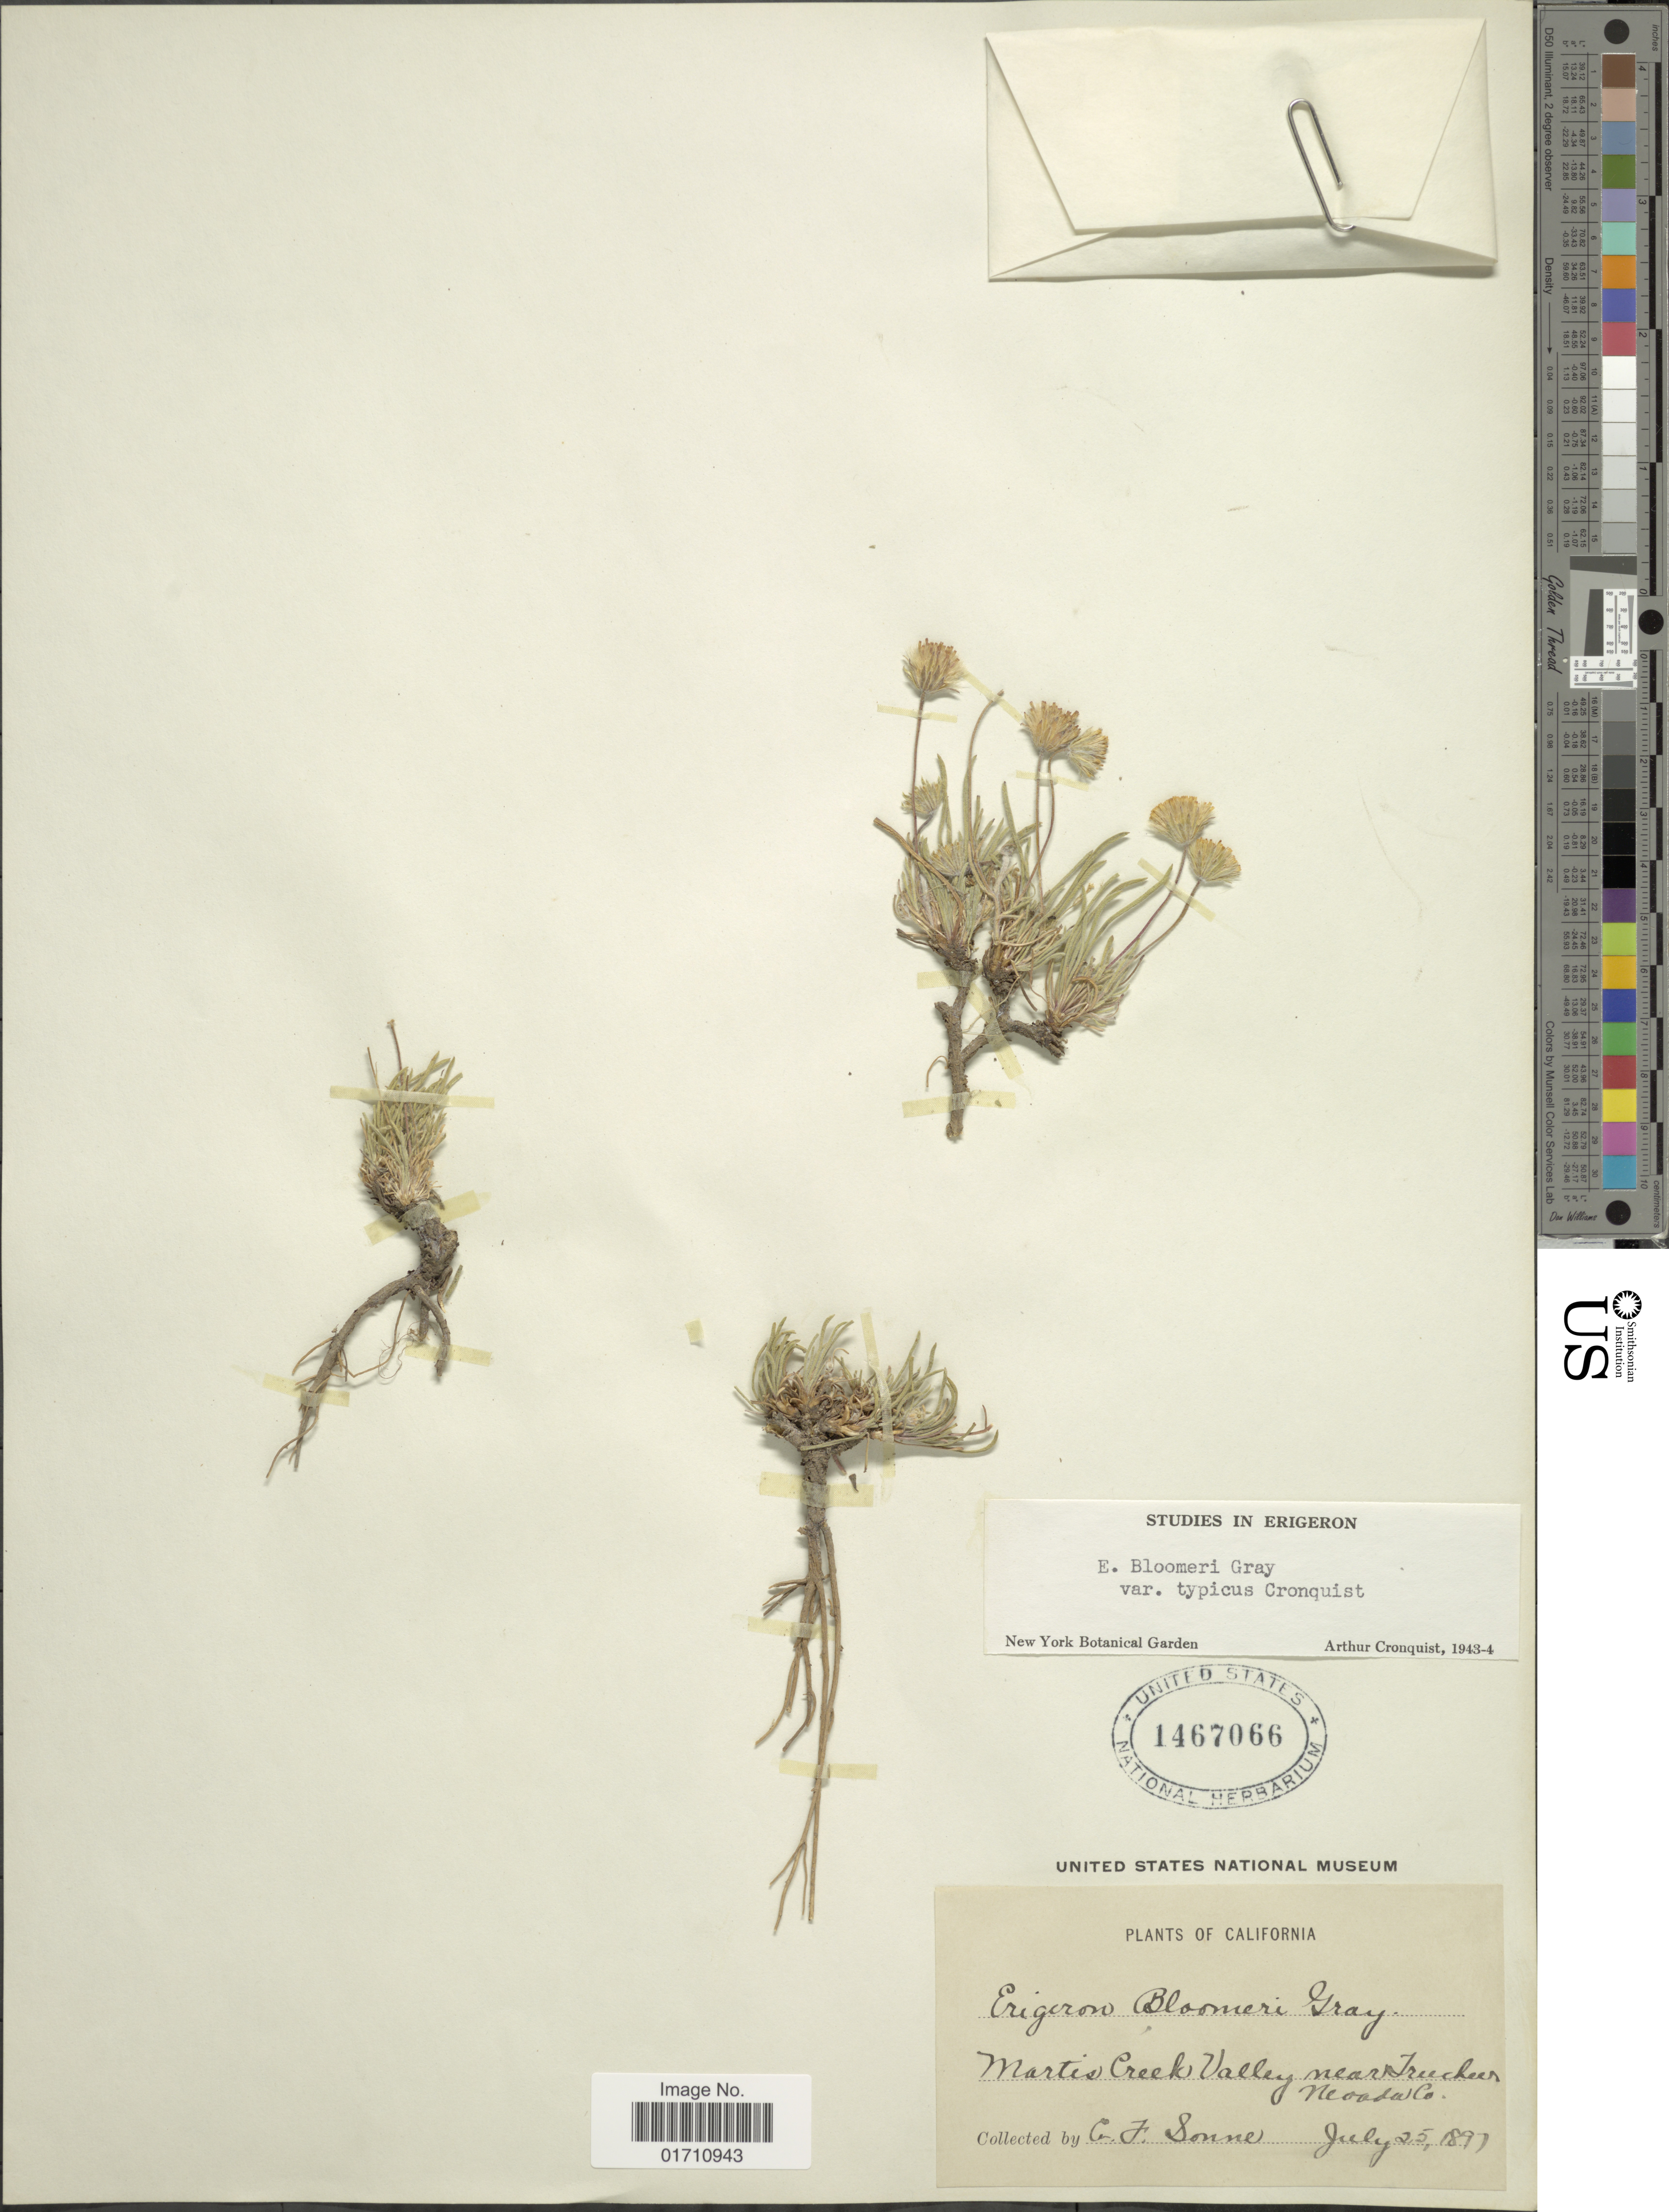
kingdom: Plantae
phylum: Tracheophyta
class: Magnoliopsida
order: Asterales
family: Asteraceae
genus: Erigeron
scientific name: Erigeron bloomeri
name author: A. Gray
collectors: C. Sonne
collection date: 1897-07-25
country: United States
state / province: Nevada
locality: Martis Creek Valley near Truckee Nevada Co, California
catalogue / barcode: US 1467066